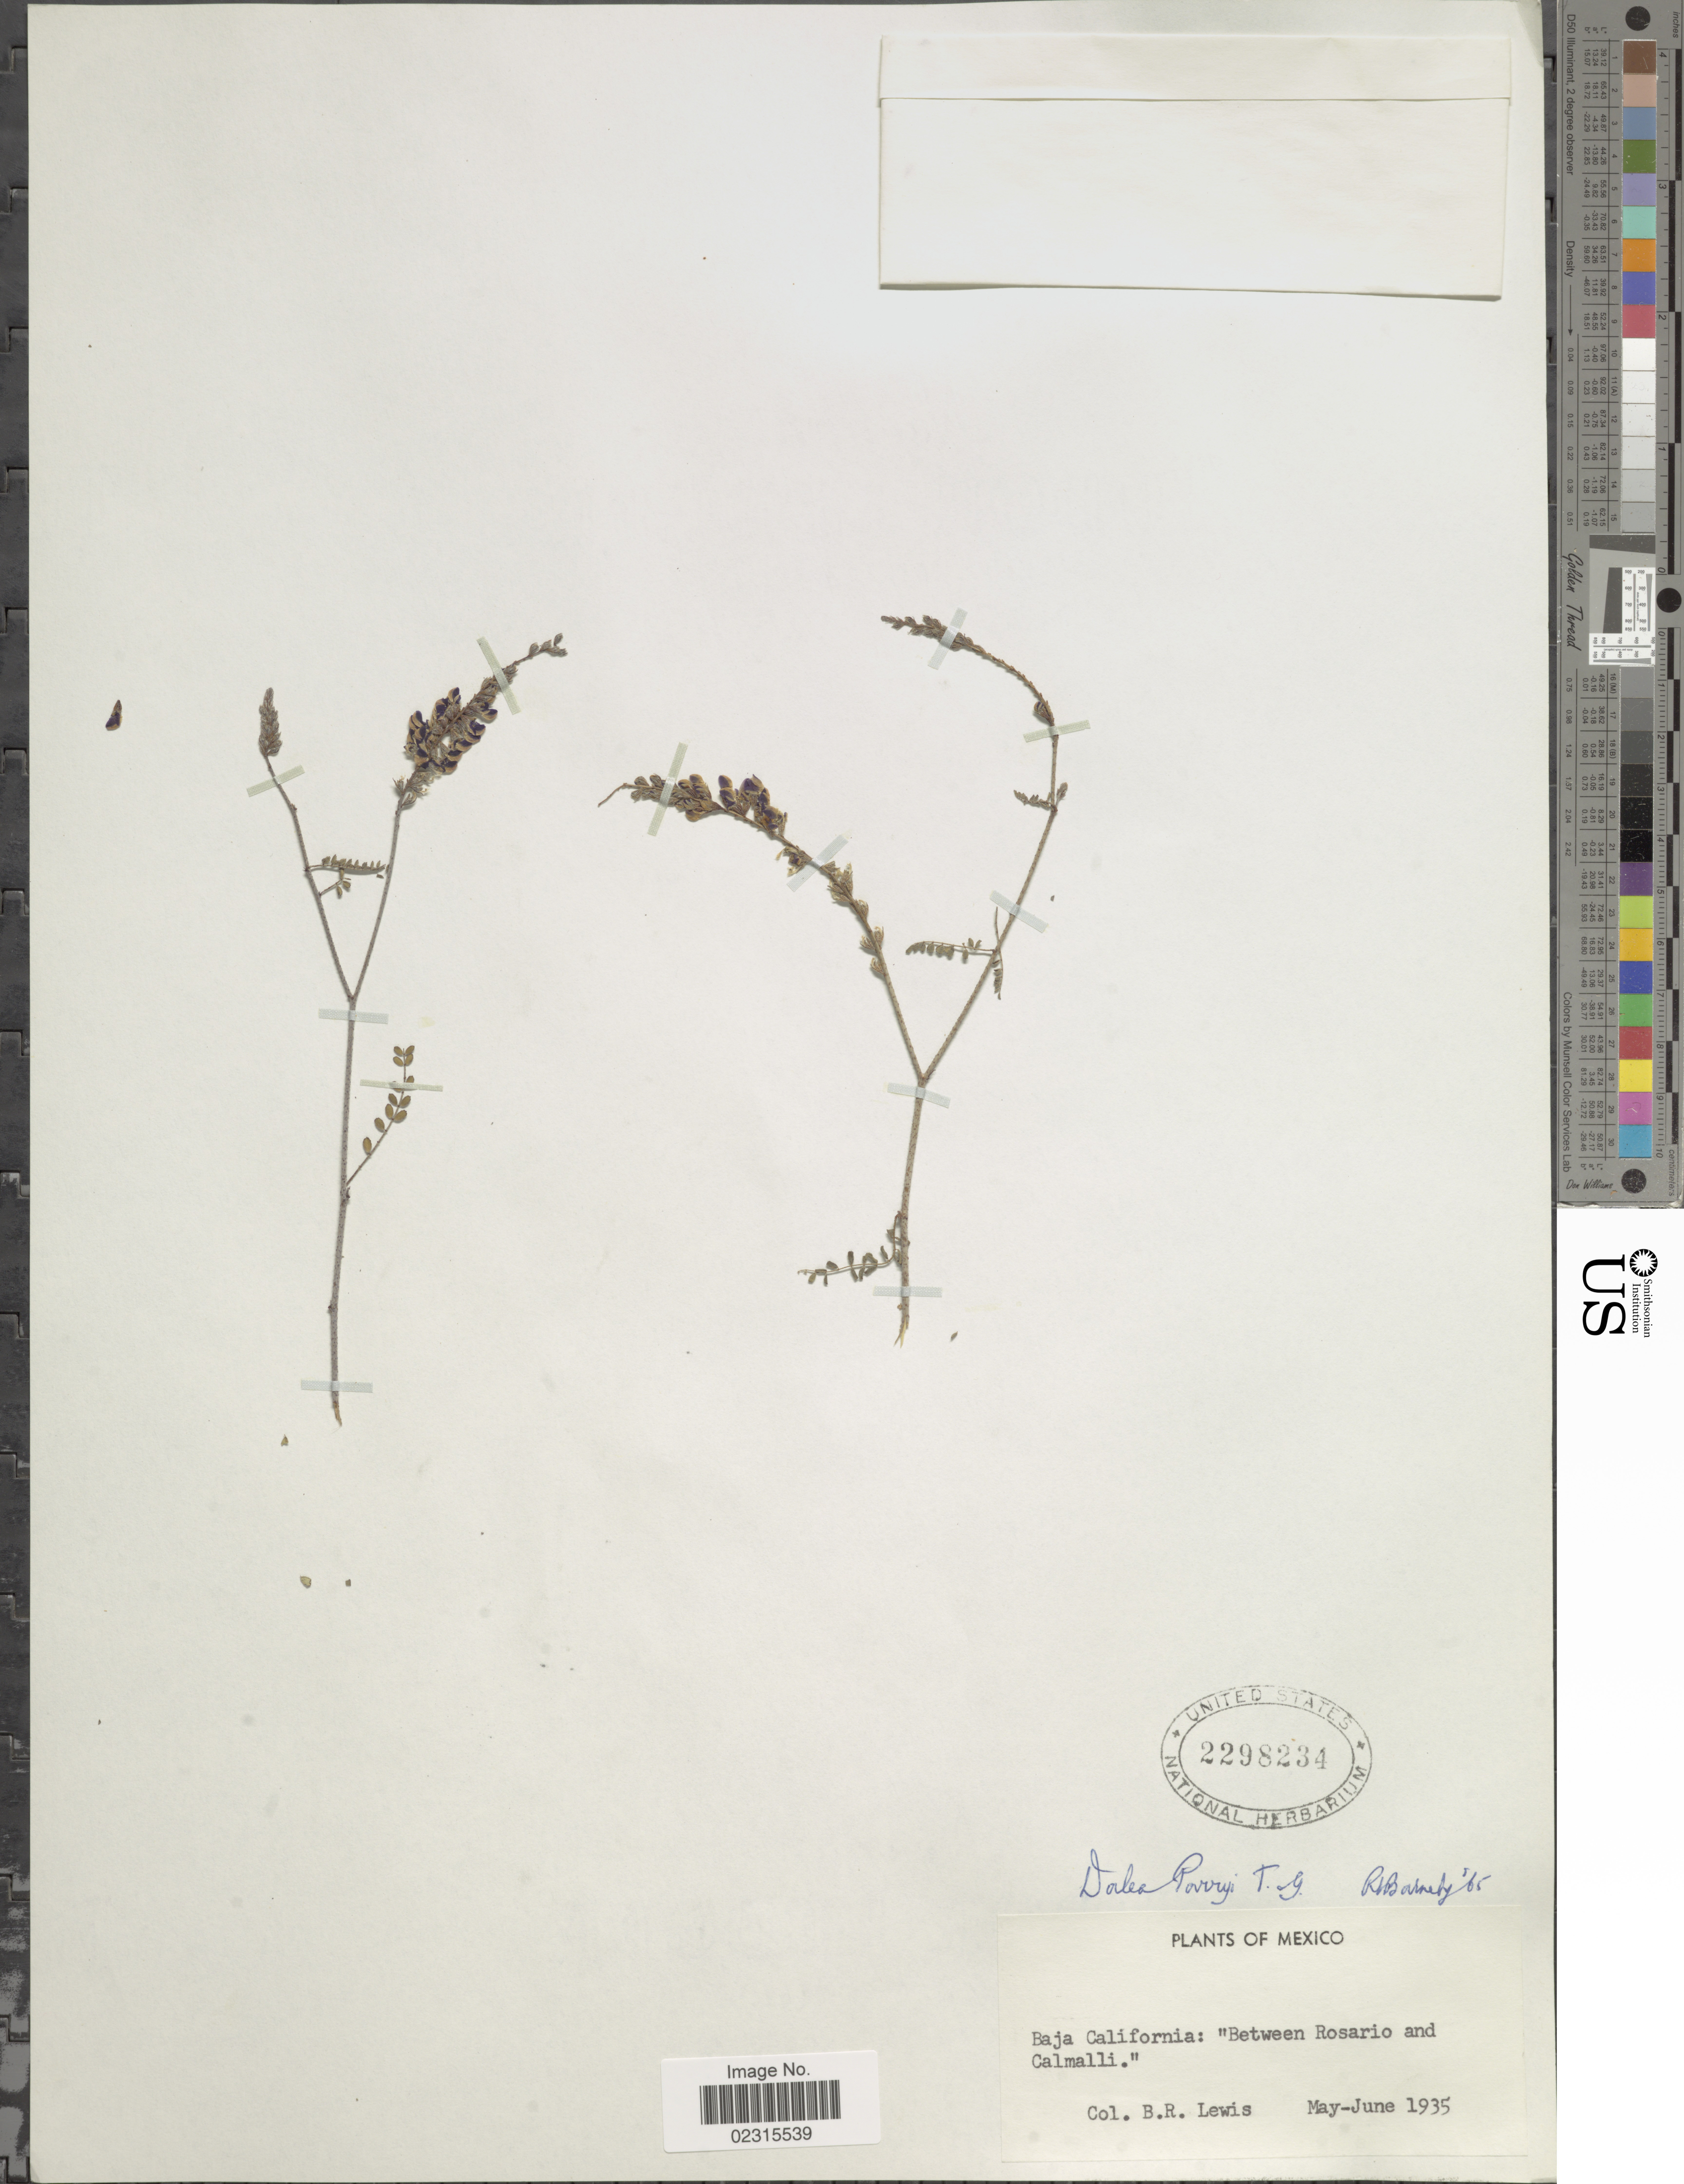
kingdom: Plantae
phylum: Tracheophyta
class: Magnoliopsida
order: Fabales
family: Fabaceae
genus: Marina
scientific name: Marina parryi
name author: (Torr. & A. Gray) Barneby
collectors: B. R. Lewis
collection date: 1935-05/1935-06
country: Mexico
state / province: Baja California Norte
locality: Between Rosario and Calmalli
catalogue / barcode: US 2298234